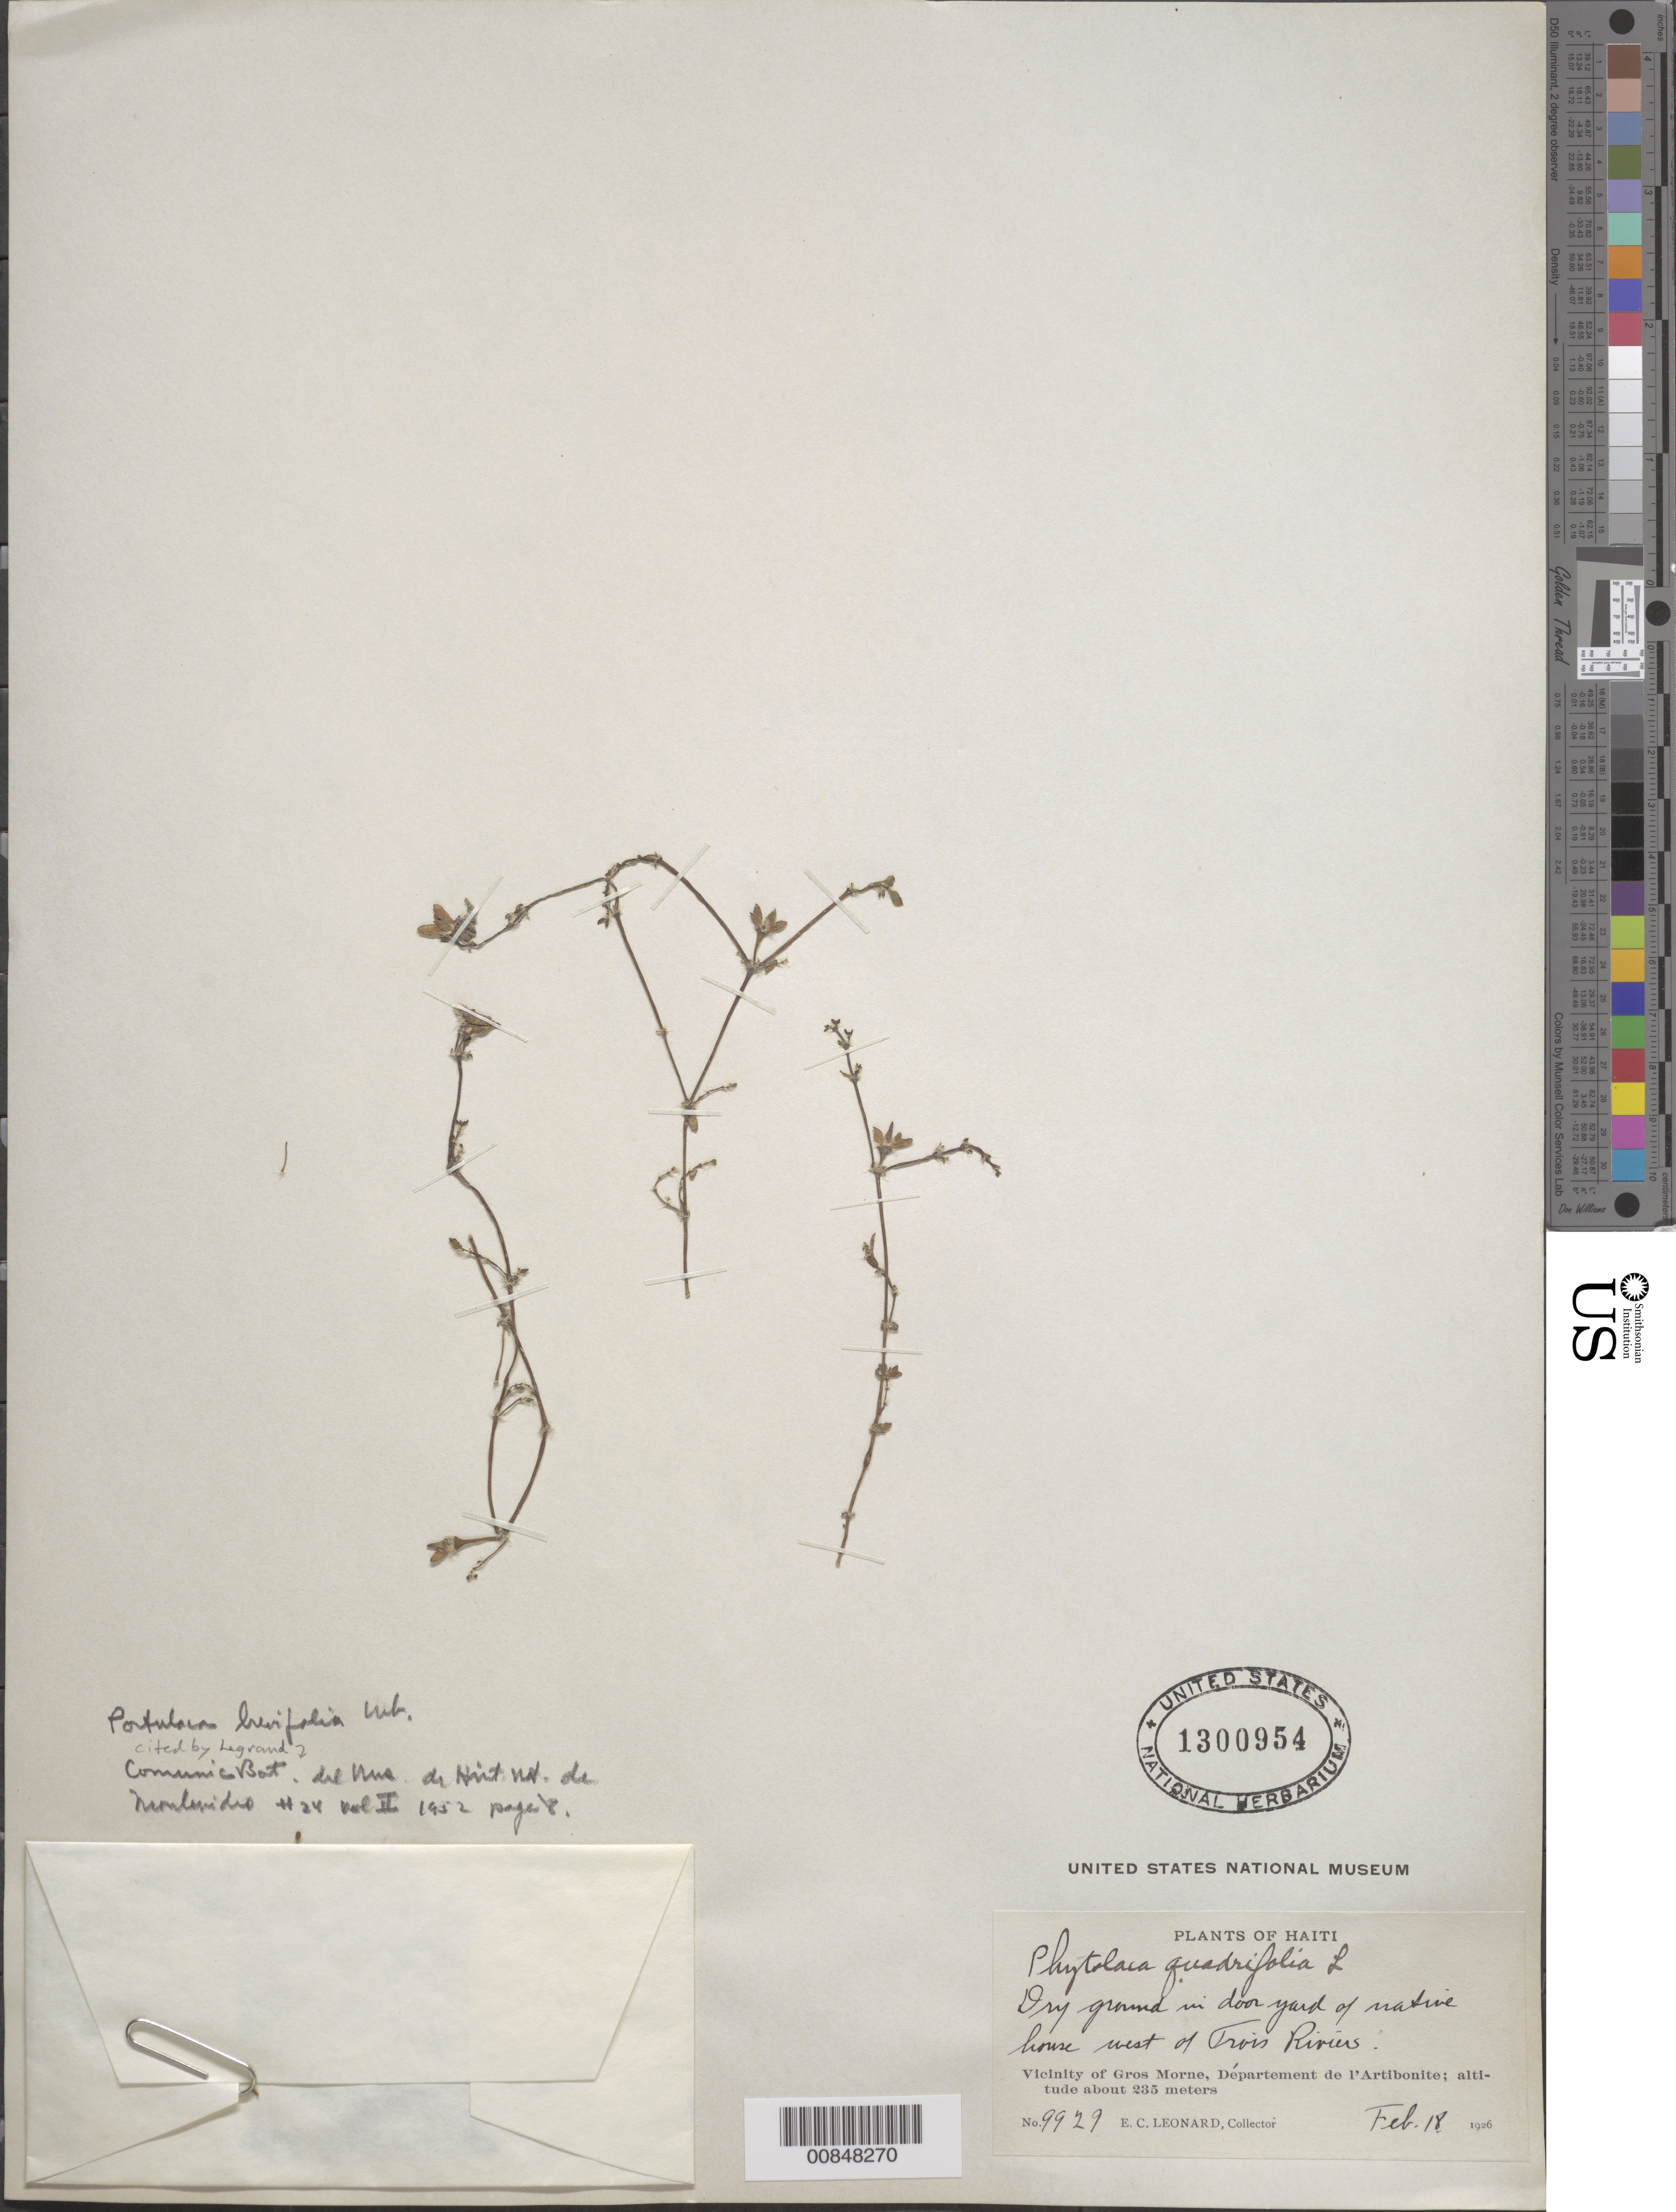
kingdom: Plantae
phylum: Tracheophyta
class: Magnoliopsida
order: Caryophyllales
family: Portulacaceae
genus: Portulaca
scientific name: Portulaca brevifolia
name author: Urb.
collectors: E. C. Leonard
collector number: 9929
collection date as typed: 18 Feb 1926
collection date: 1926-02-18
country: Haiti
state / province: Artibonite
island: Hispaniola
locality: Vicinity of Gros Morne. Native house west of Trois Riviers.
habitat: Dry ground in door yard of native house.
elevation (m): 235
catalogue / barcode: US 1300954